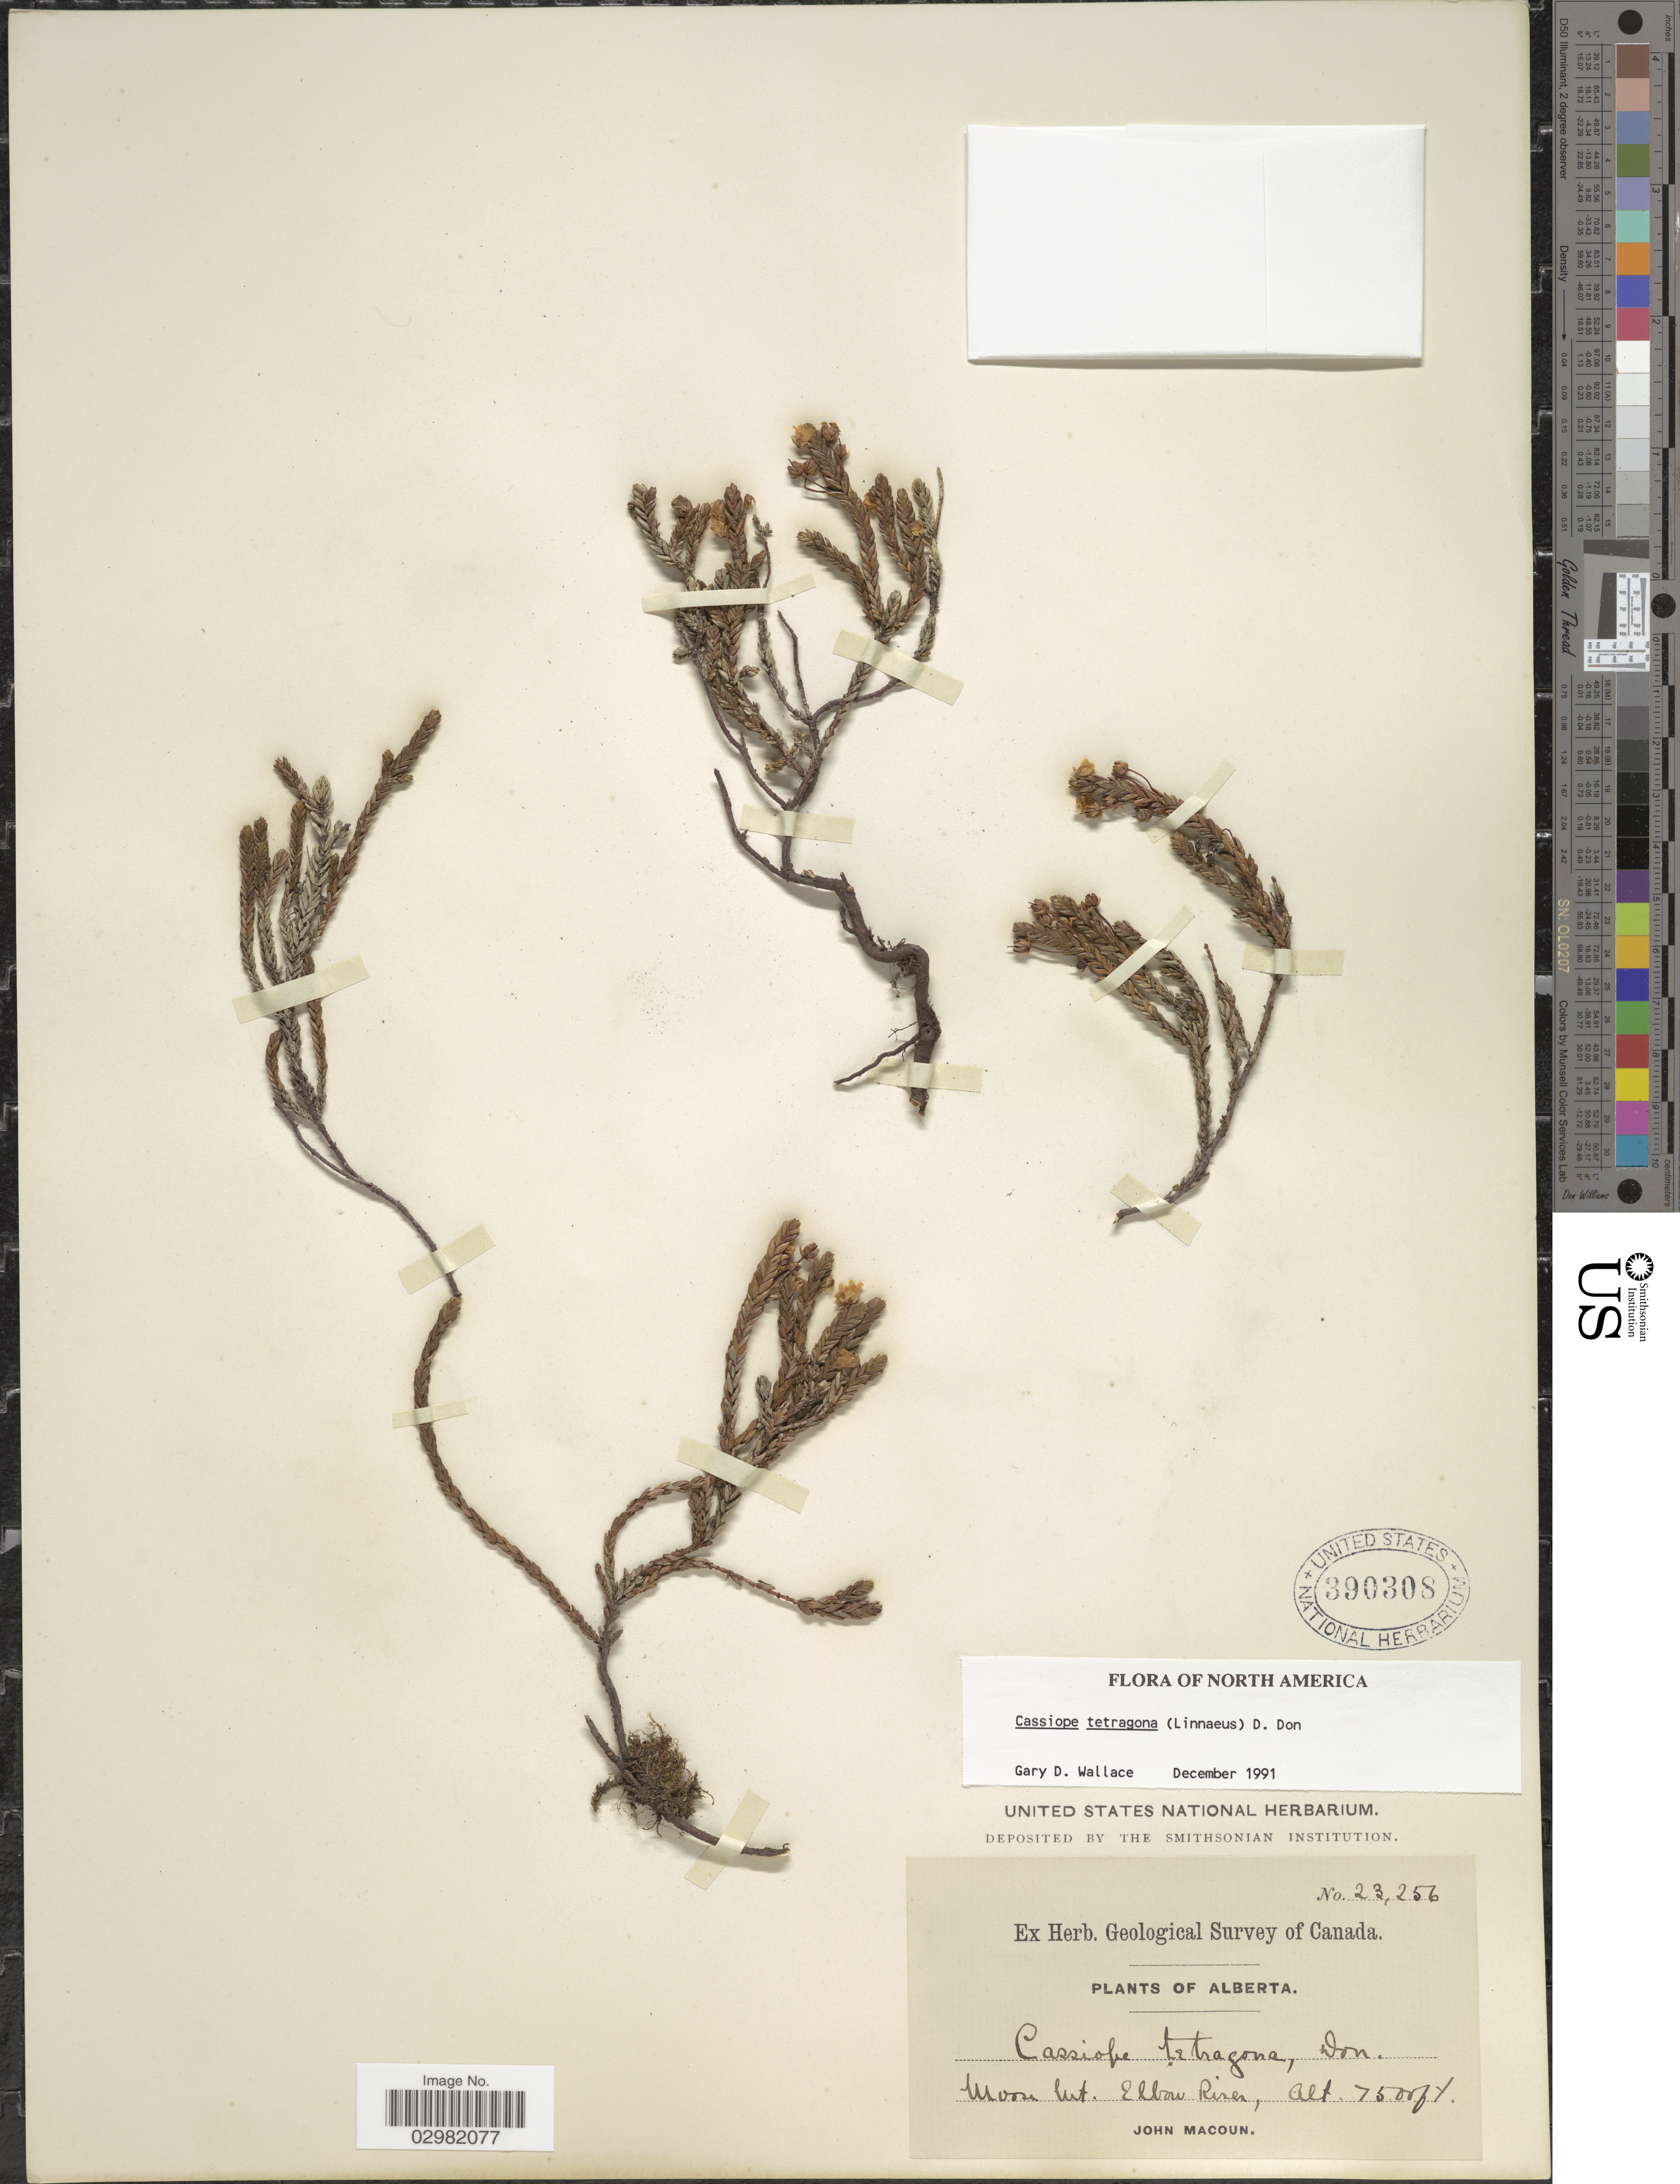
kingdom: Plantae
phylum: Tracheophyta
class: Magnoliopsida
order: Ericales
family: Ericaceae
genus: Cassiope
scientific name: Cassiope tetragona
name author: (L.) D. Don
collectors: J. Macoun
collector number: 23256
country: Canada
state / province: Alberta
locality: Moose Mt., Elbow Riser.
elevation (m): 2286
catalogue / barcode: US 390308